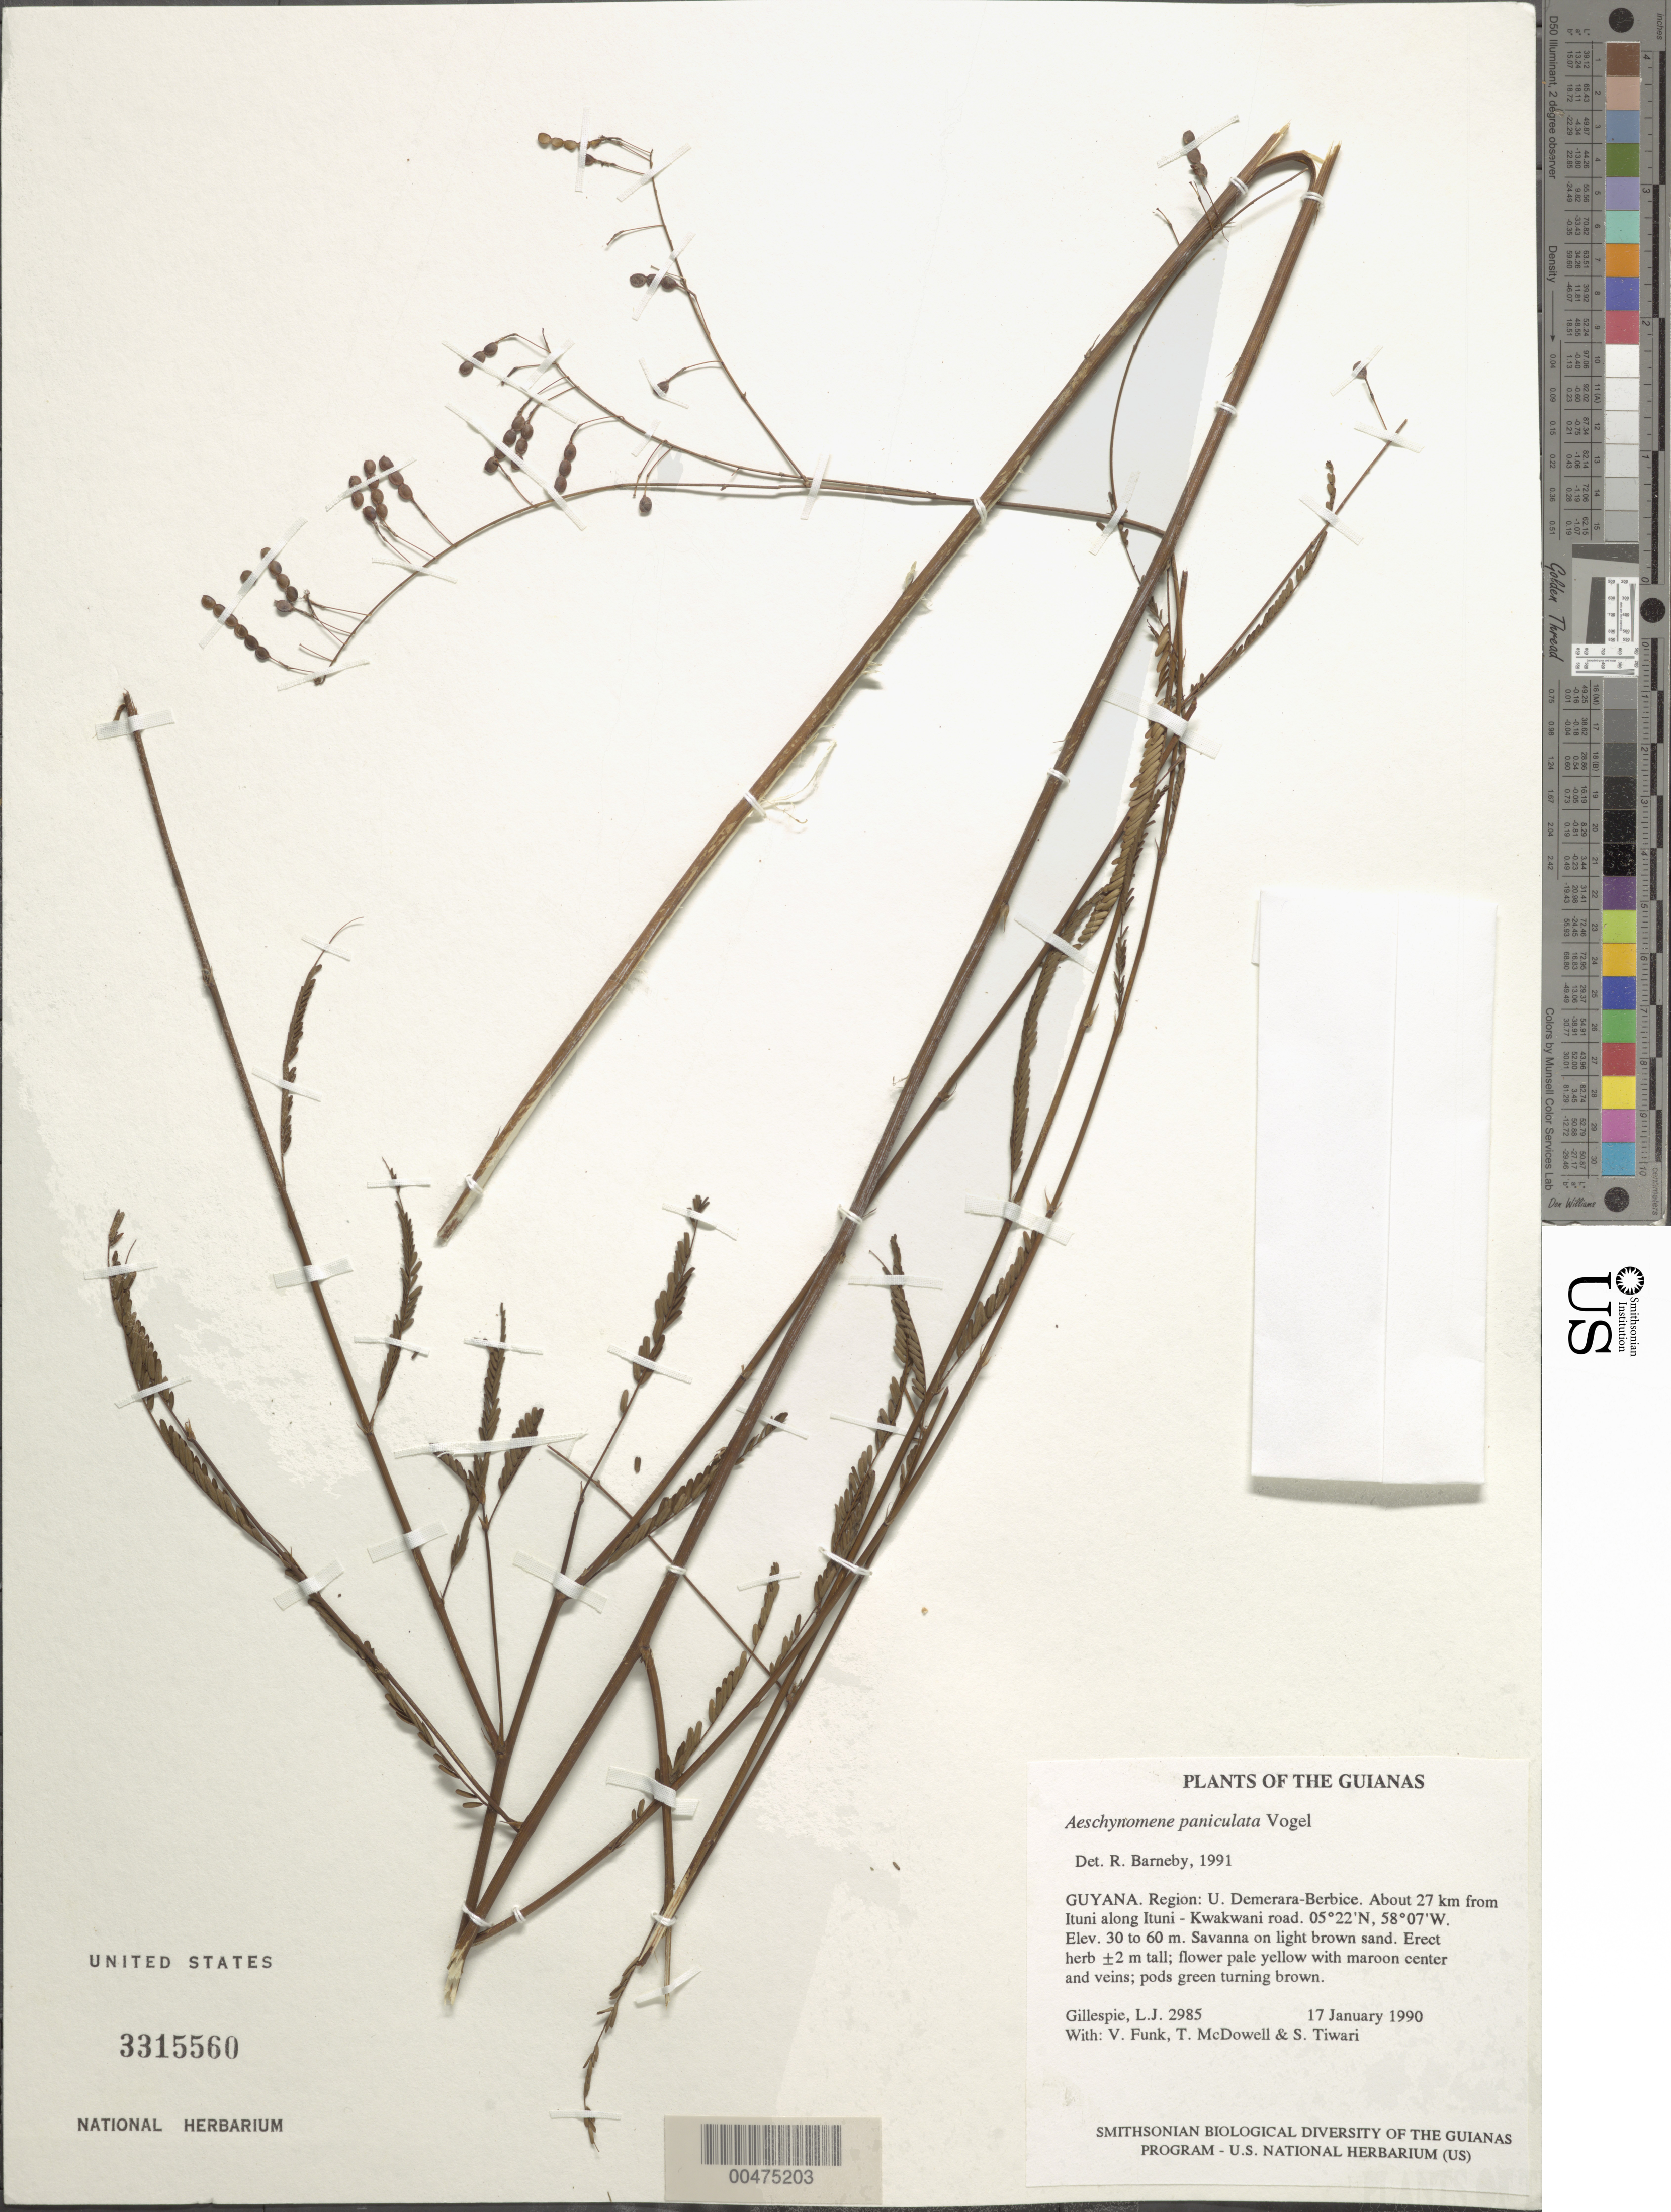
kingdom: Plantae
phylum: Tracheophyta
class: Magnoliopsida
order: Fabales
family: Fabaceae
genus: Aeschynomene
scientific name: Aeschynomene paniculata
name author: Vogel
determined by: Barneby, Rupert C., (NY)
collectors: L. J. Gillespie, V. Funk, T. McDowell & S. Tiwari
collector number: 2985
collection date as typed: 17 January 1990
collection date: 1990-01-17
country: Guyana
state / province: U. Demerara-Berbice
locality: About 27 km from Ituni along Ituni - Kwakwani road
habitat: Savanna on light brown sand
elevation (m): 30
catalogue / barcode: US 3315560